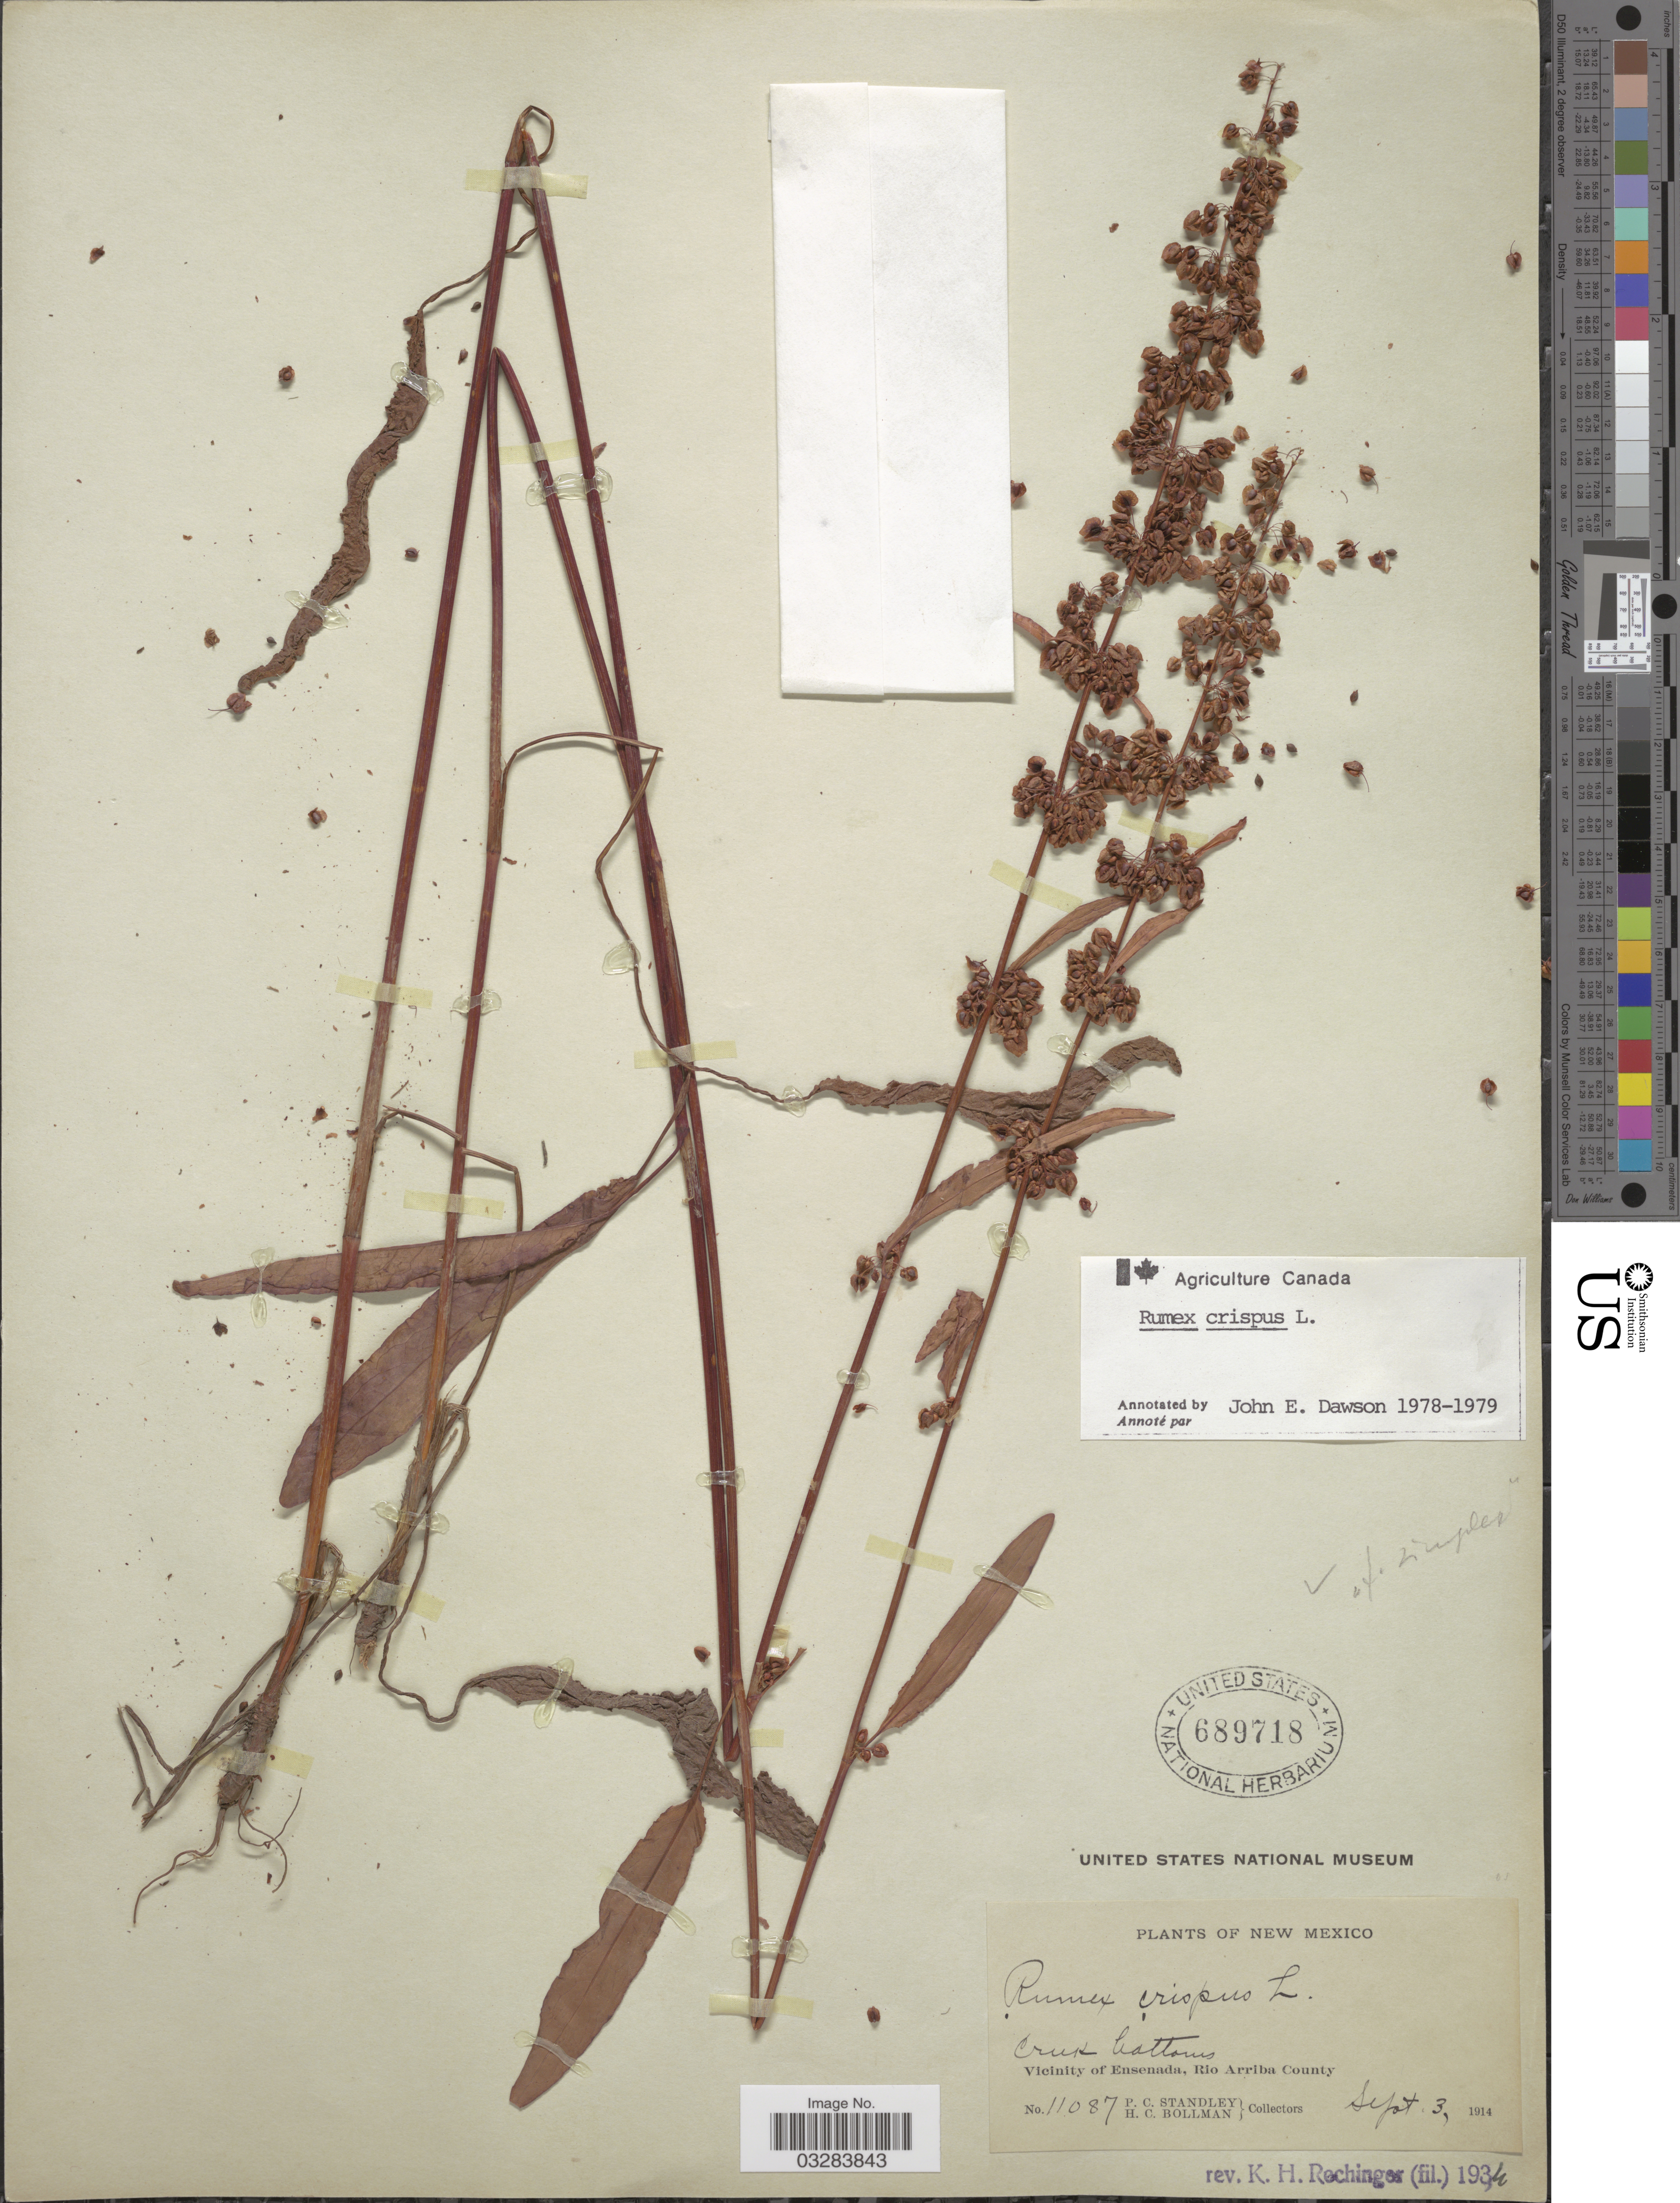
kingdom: Plantae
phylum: Tracheophyta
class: Magnoliopsida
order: Caryophyllales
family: Polygonaceae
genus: Rumex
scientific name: Rumex crispus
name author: L.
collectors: P. C. Standley & H. C. Bollman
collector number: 11087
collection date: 1914-09-03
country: United States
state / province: New Mexico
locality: Vicinity of Ensenada, Rio Arriba County.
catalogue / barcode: US 689718